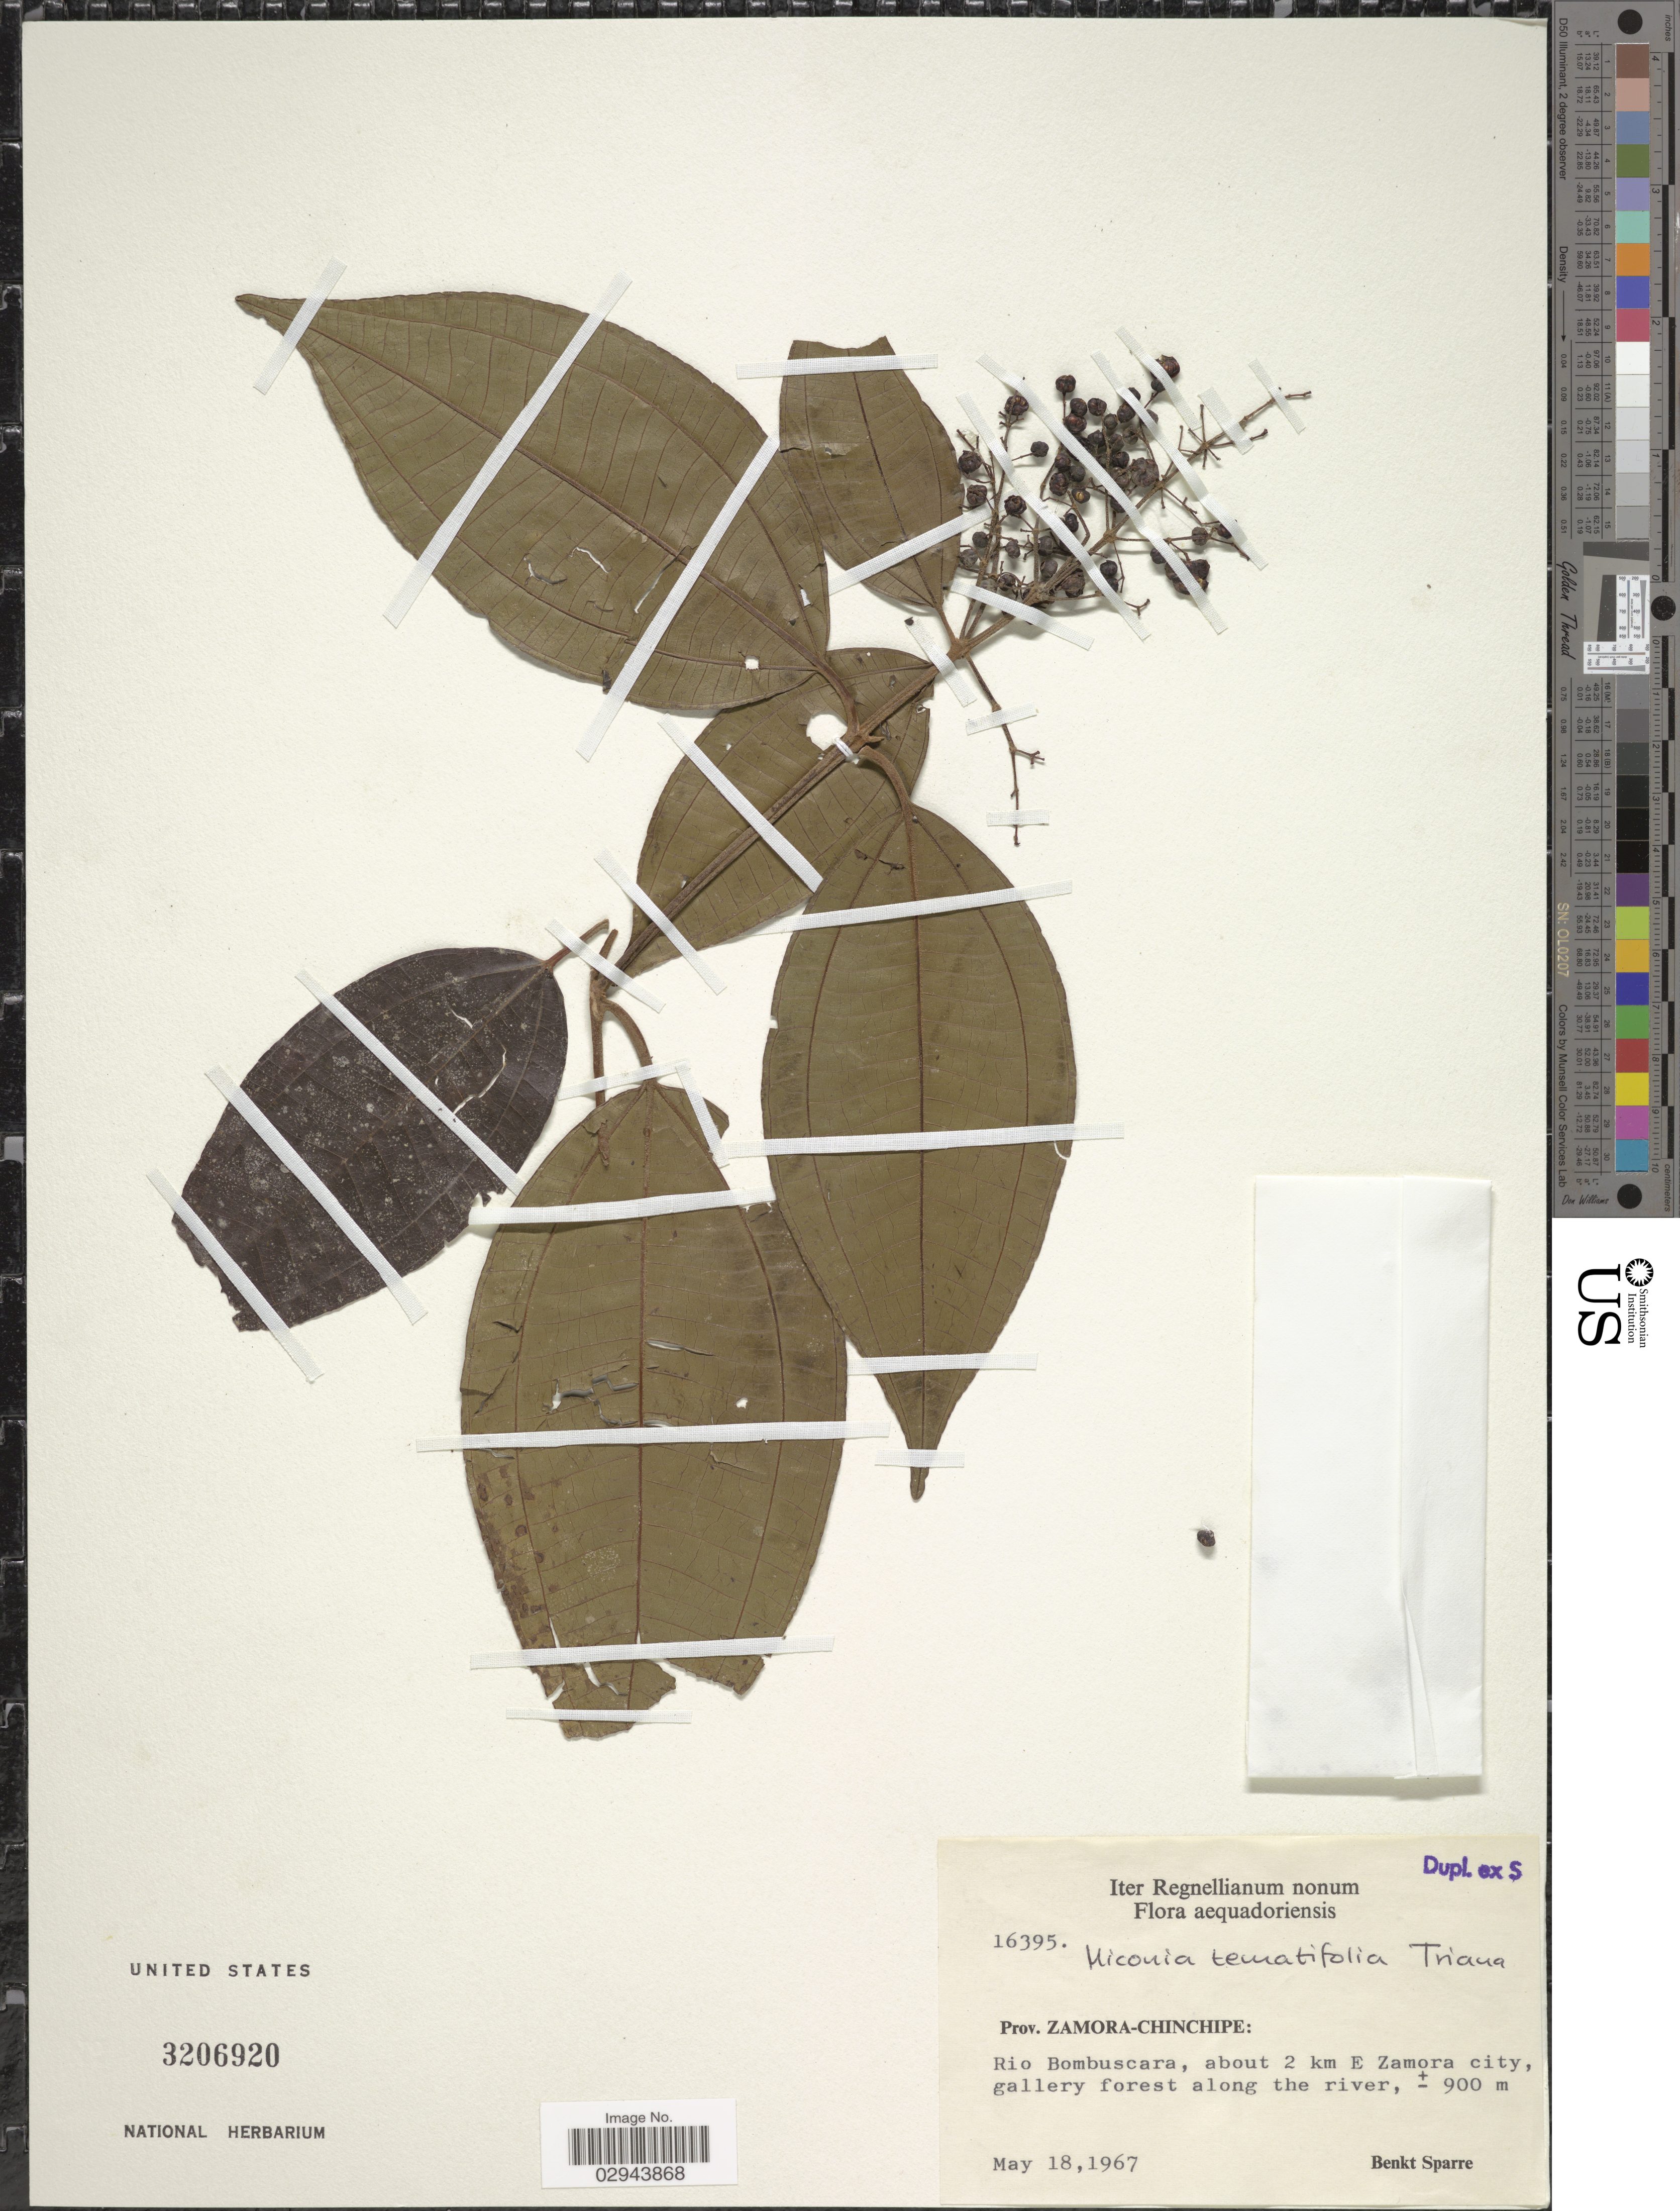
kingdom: Plantae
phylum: Tracheophyta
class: Magnoliopsida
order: Myrtales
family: Melastomataceae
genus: Miconia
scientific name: Miconia ternatifolia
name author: Triana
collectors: B. Sparre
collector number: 16395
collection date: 1967-05-18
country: Ecuador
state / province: Zamora-Chinchipe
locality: Rio Bombuscara, about 2 km E Zamora city.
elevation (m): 900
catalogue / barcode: US 3206920